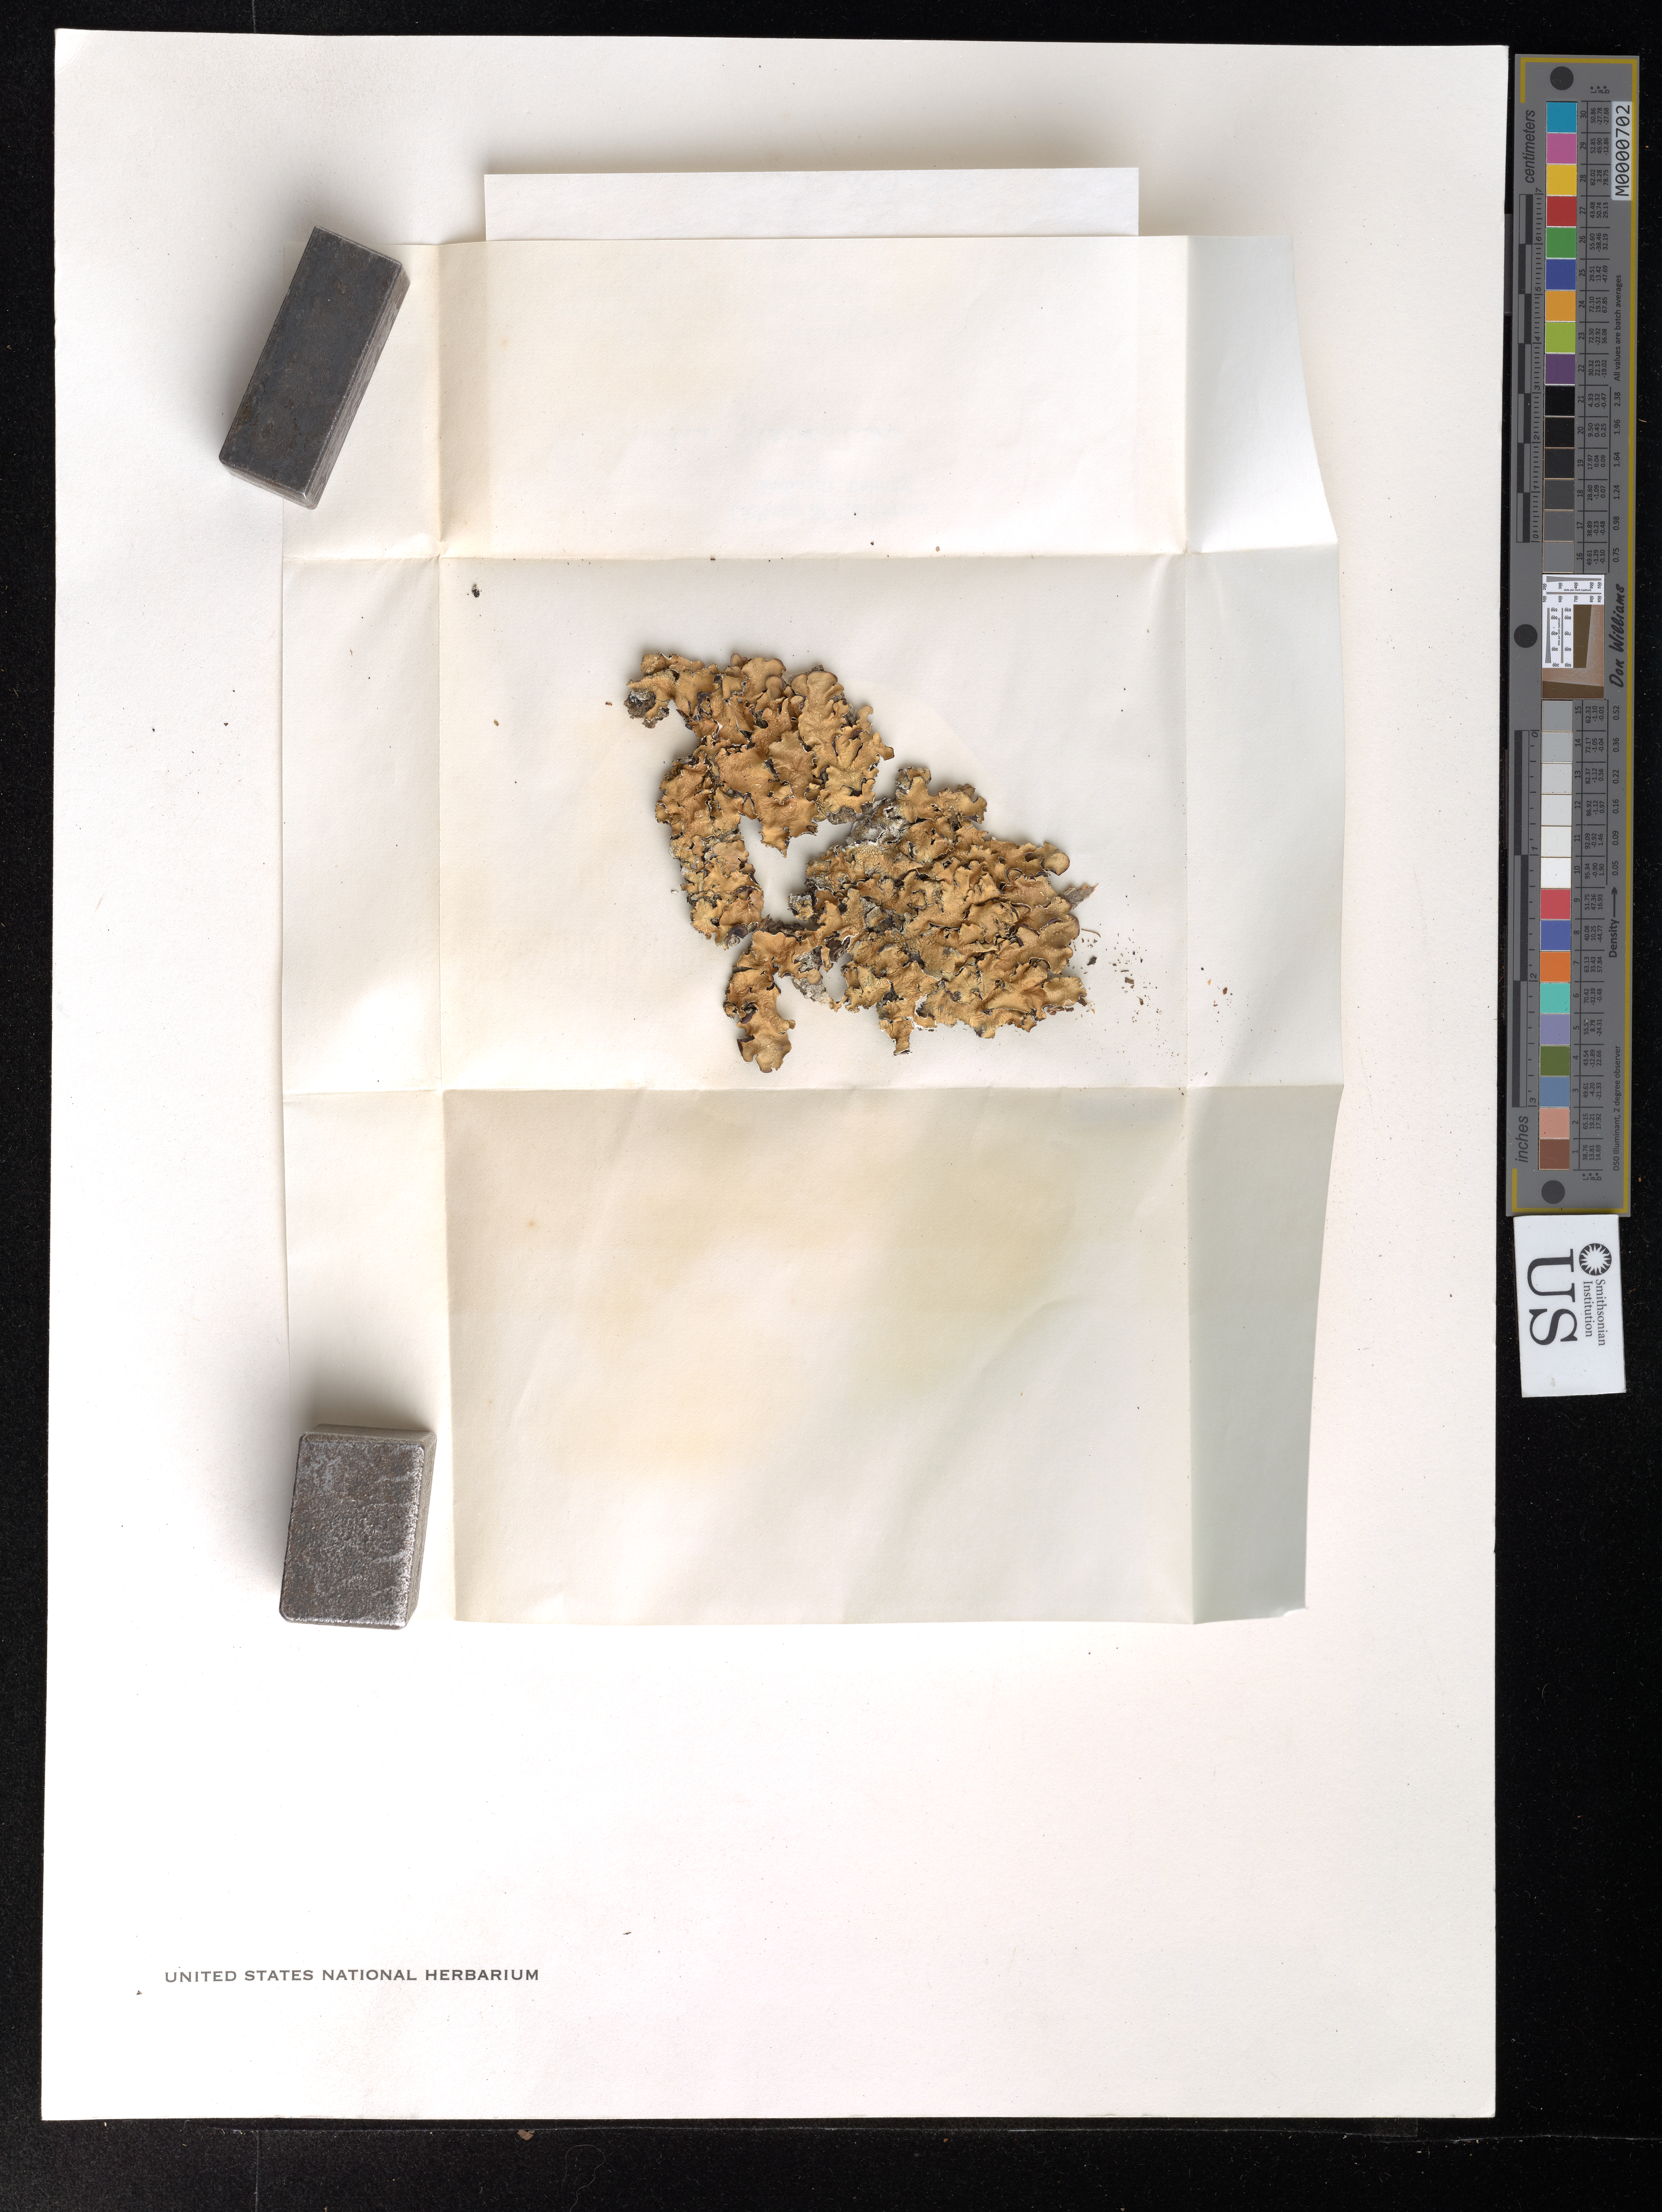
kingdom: Fungi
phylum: Ascomycota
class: Lecanoromycetes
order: Lecanorales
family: Parmeliaceae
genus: Flavopunctelia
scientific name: Flavopunctelia flaventior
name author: (Stirt.) Hale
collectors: M. Hale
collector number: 57920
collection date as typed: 25 Jul 1980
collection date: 1980-07-25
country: United States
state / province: California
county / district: Humboldt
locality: Maple creek road, about 1 mi w kneeland airport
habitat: White oak pasture e of arcata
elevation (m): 366